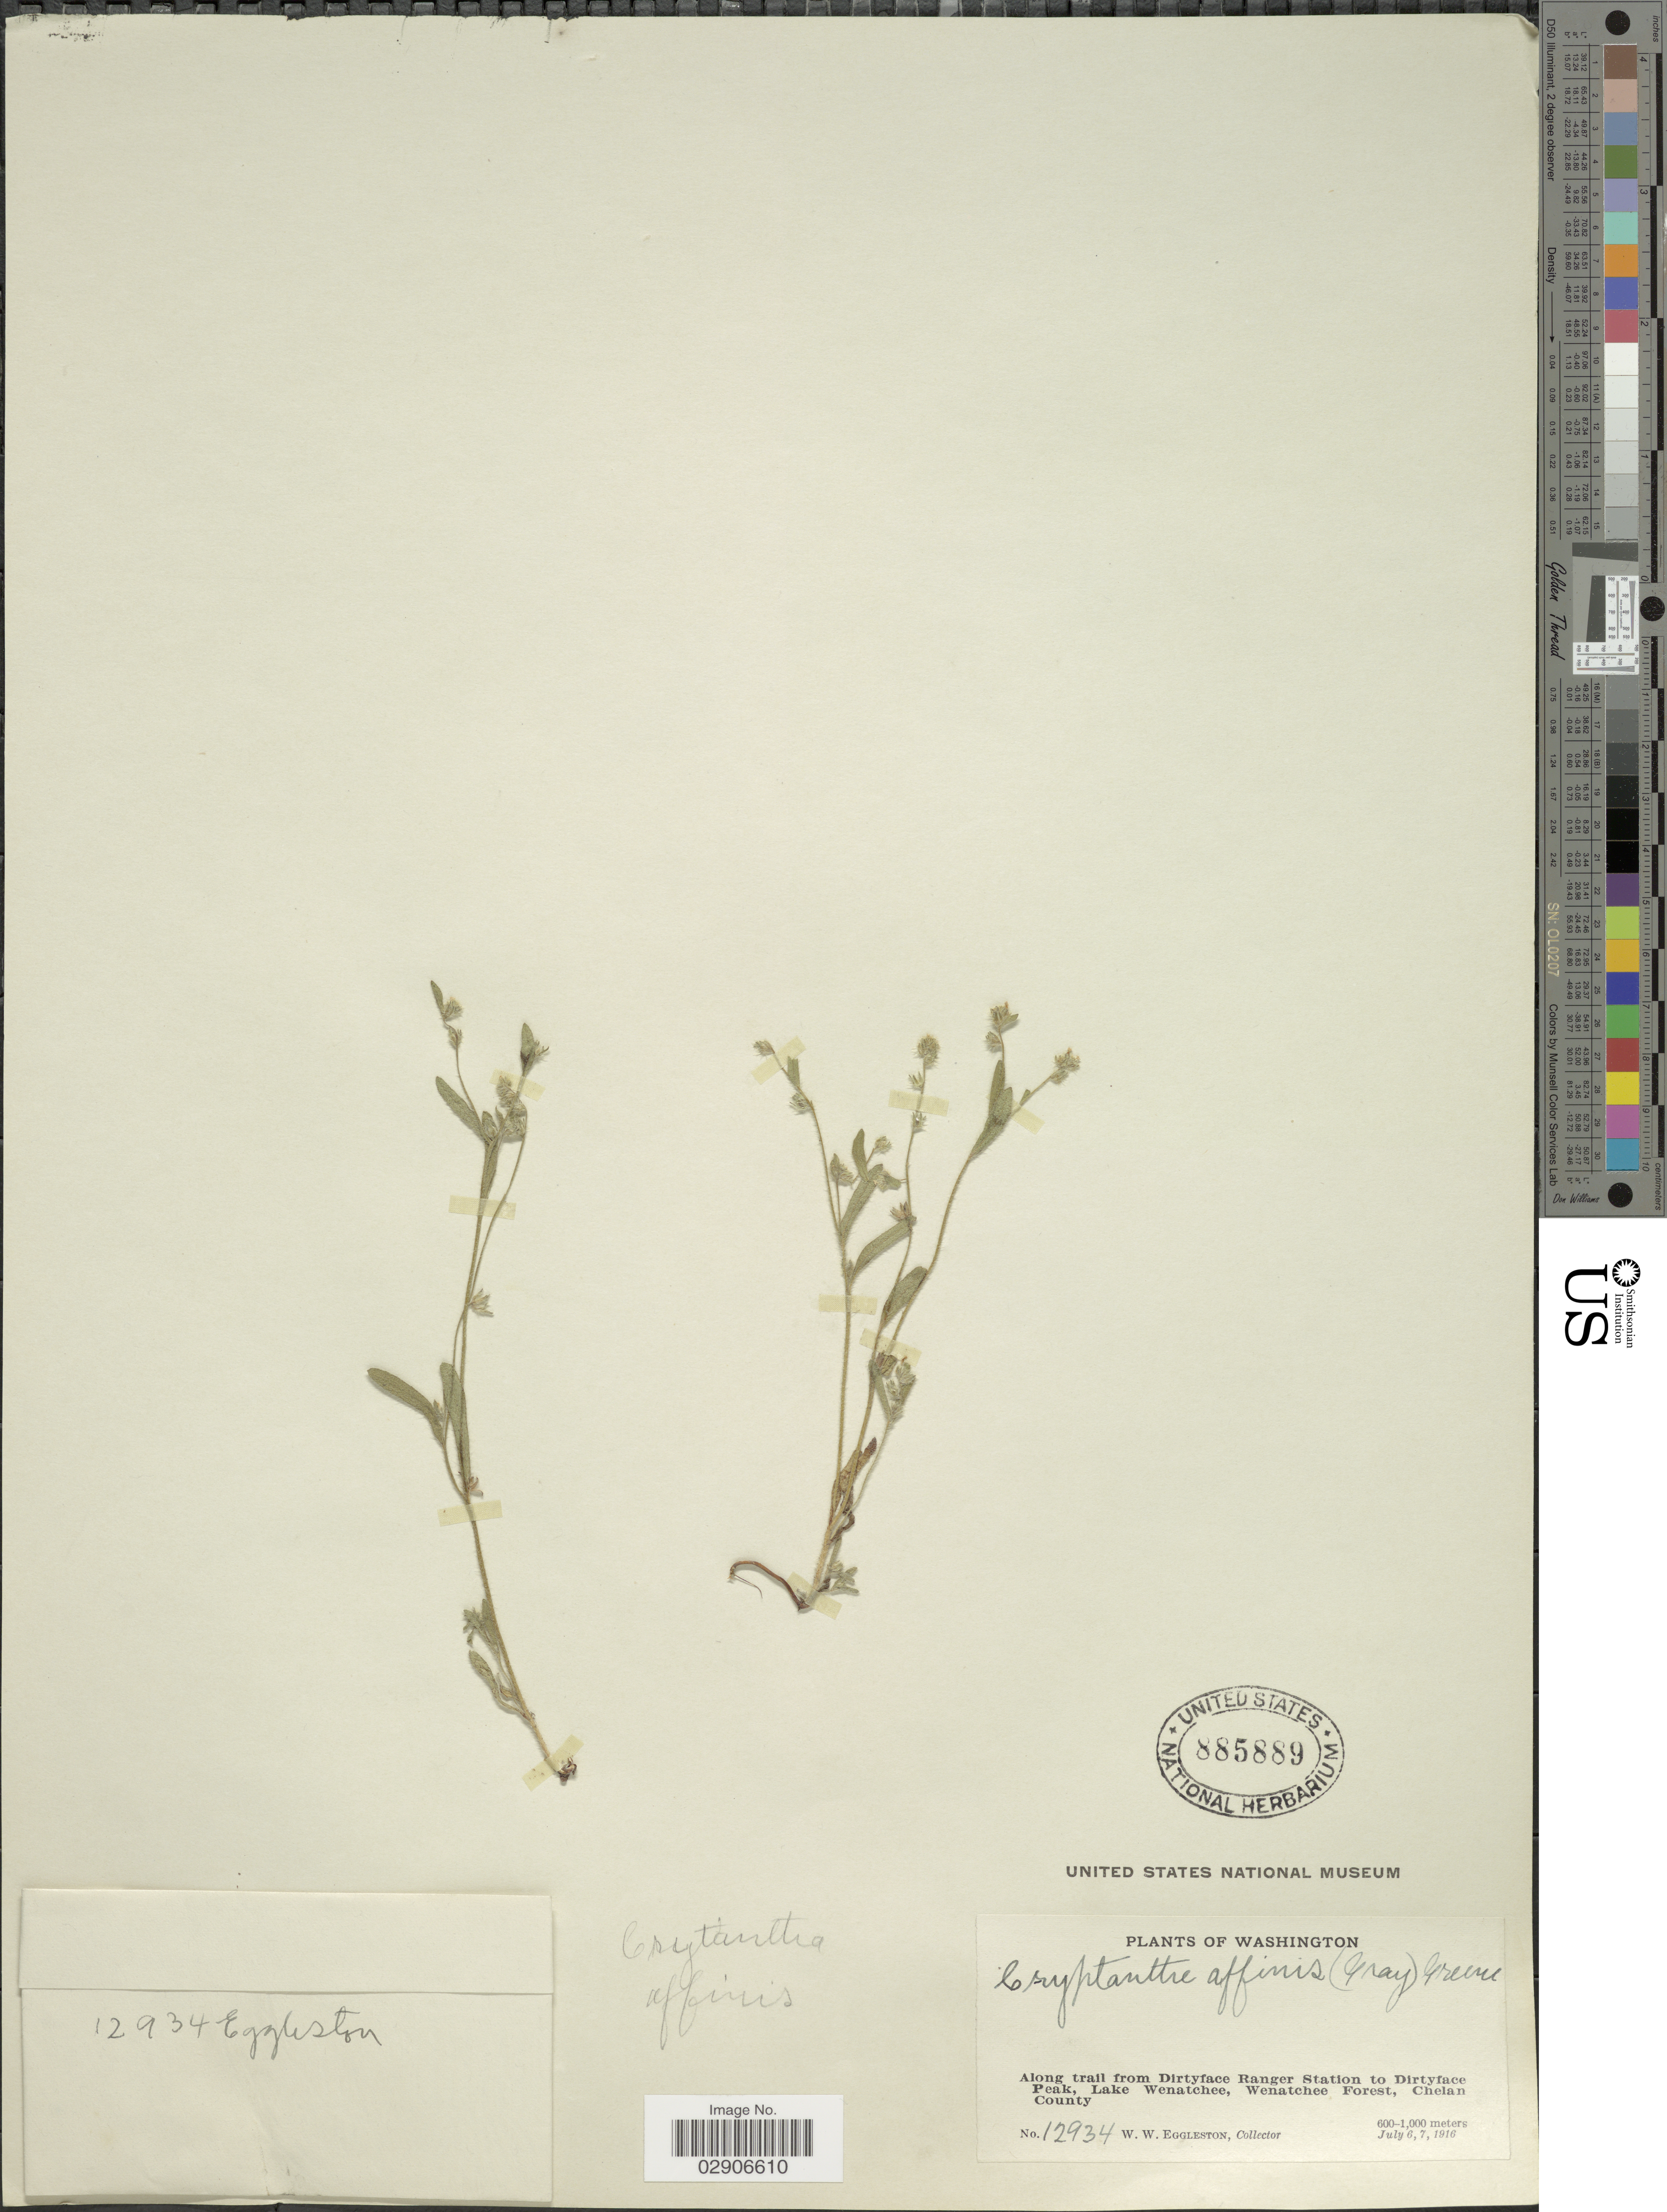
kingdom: Plantae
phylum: Tracheophyta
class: Magnoliopsida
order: Boraginales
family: Boraginaceae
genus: Cryptantha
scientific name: Cryptantha affinis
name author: (A. Gray) Greene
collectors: W. W. Eggleston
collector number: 12934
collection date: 1916-07-06/1916-07-07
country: United States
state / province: Washington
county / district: Chelan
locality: Along trail from Dirtyface Ranger Station to Dirtyface Peak, Lake Wenatchee, Wenatchee Forest, Chelan County. Washington.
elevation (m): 600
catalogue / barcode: US 885889